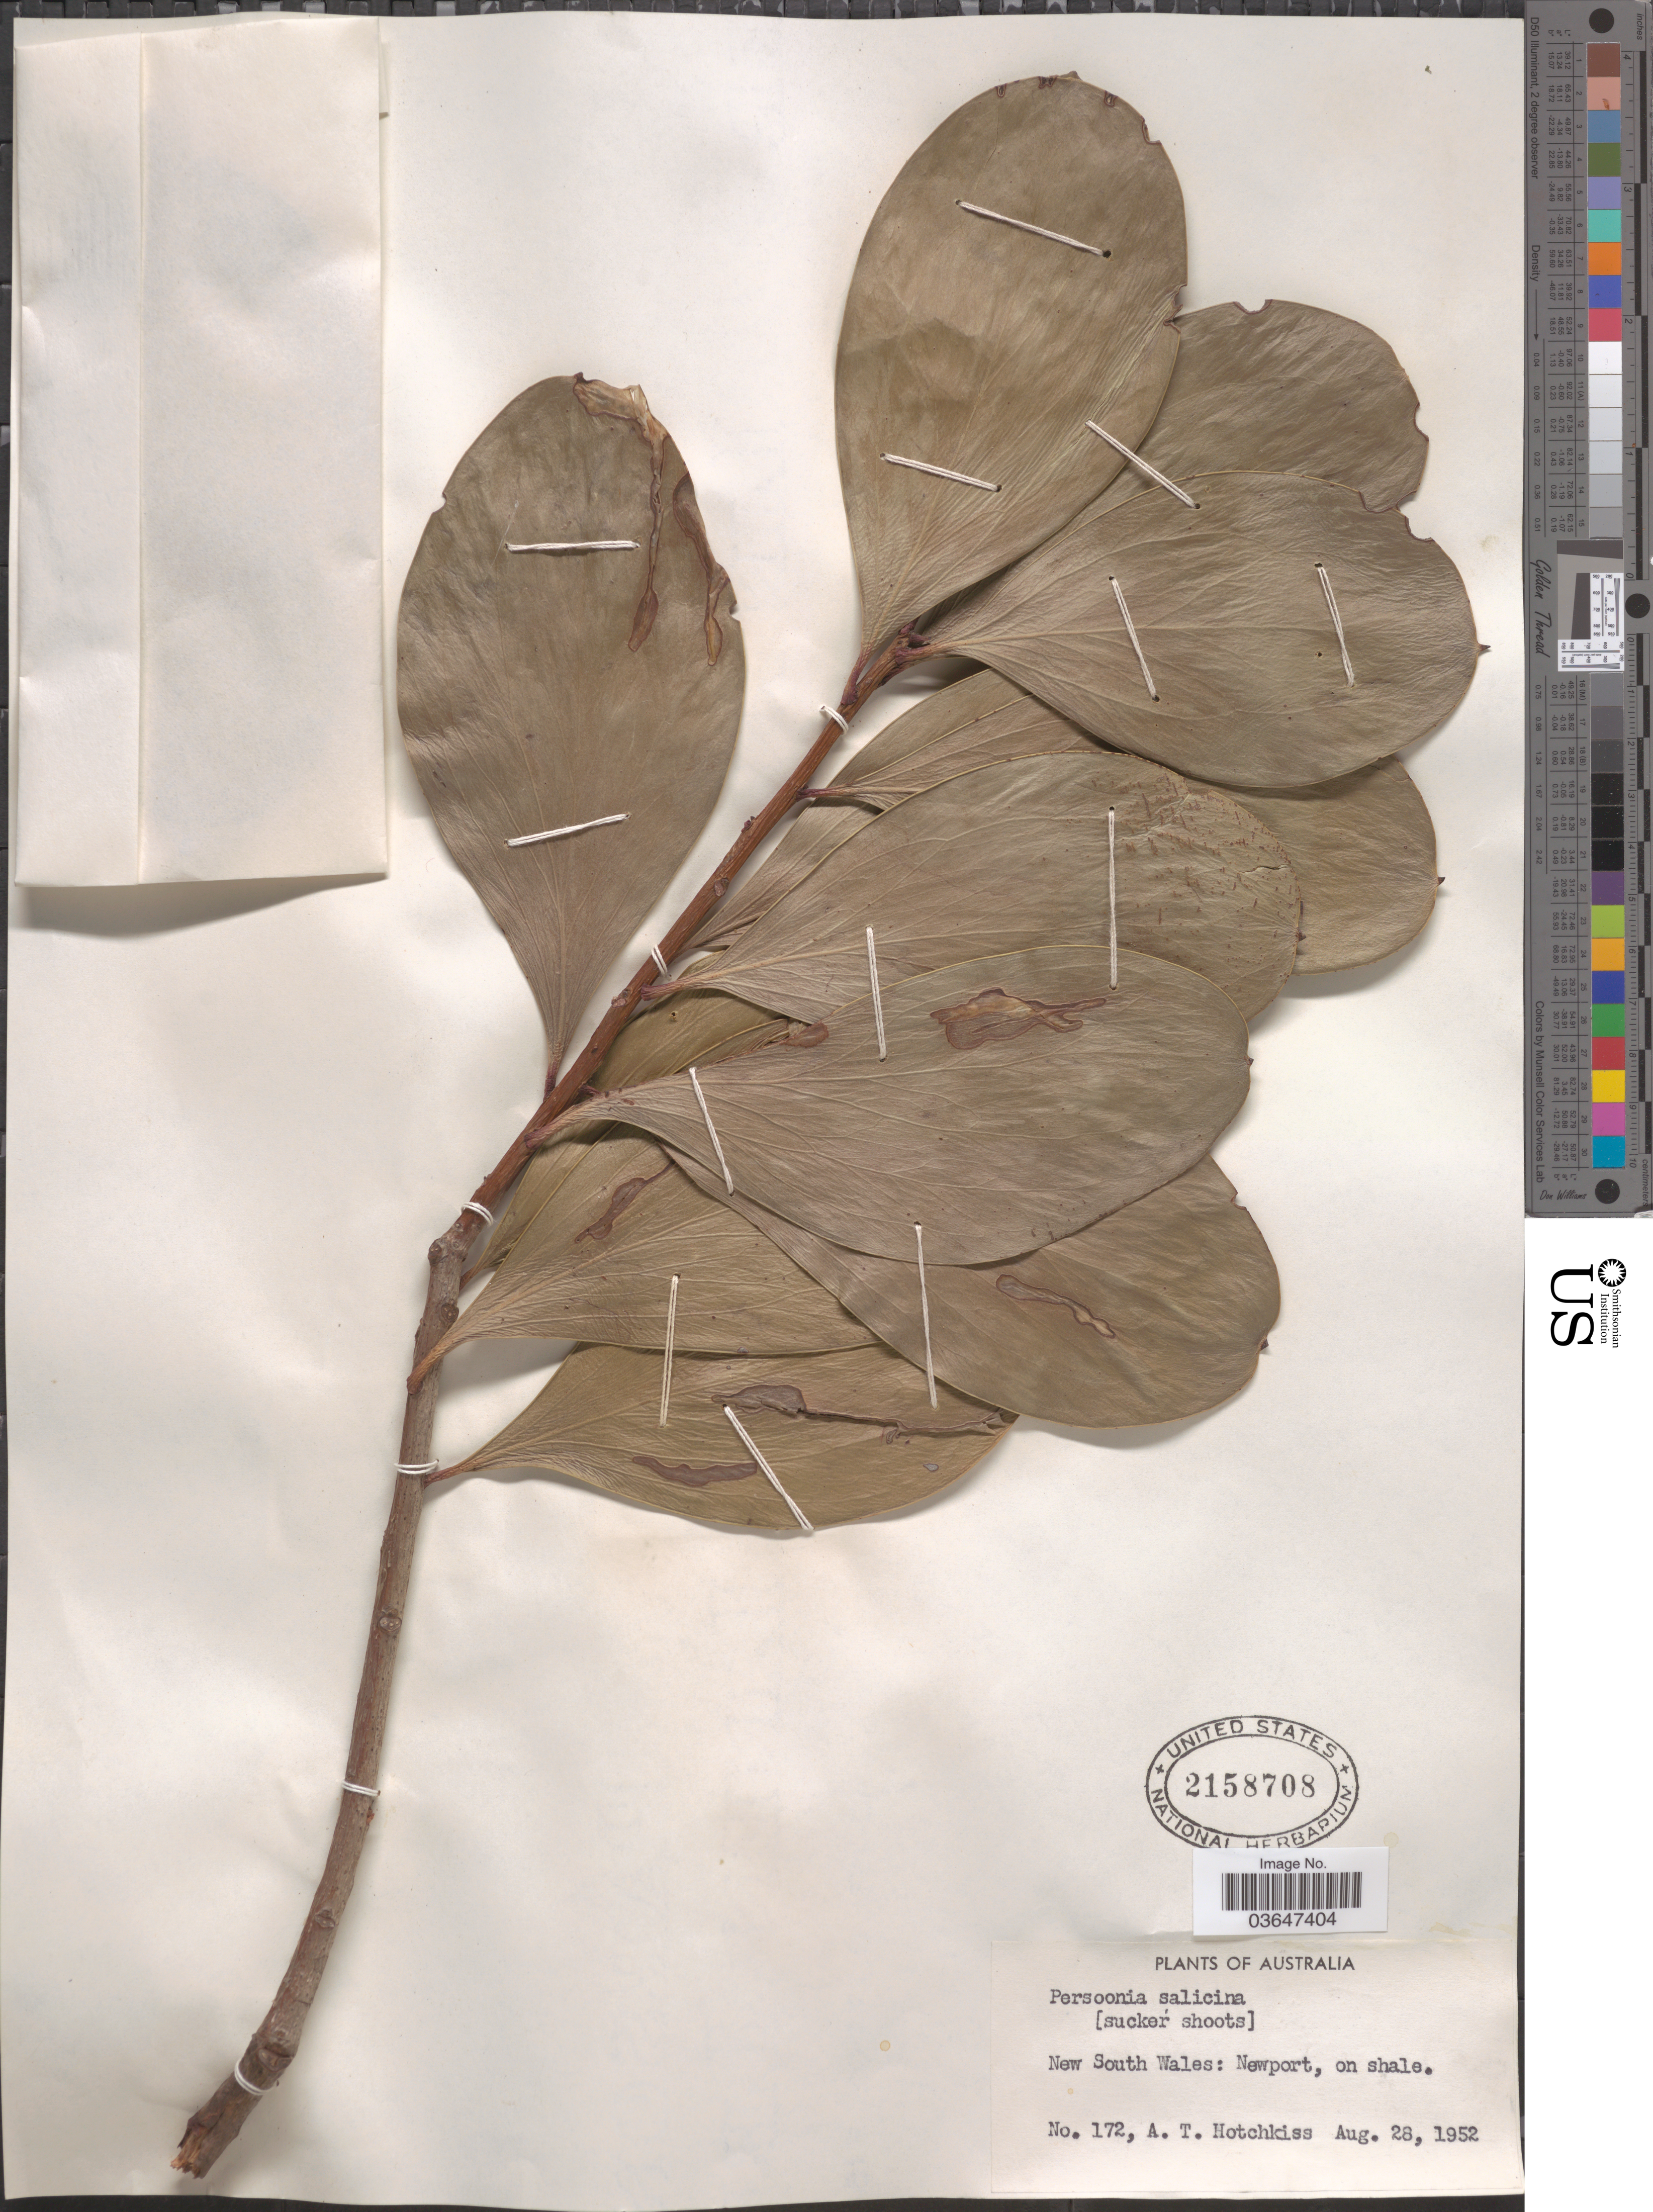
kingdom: Plantae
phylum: Tracheophyta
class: Magnoliopsida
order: Proteales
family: Proteaceae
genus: Persoonia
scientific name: Persoonia levis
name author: (Cav.) Domin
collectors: A. Hotchkiss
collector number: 172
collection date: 1952-08-28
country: Australia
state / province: New South Wales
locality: Newport, on shale.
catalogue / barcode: US 2158708